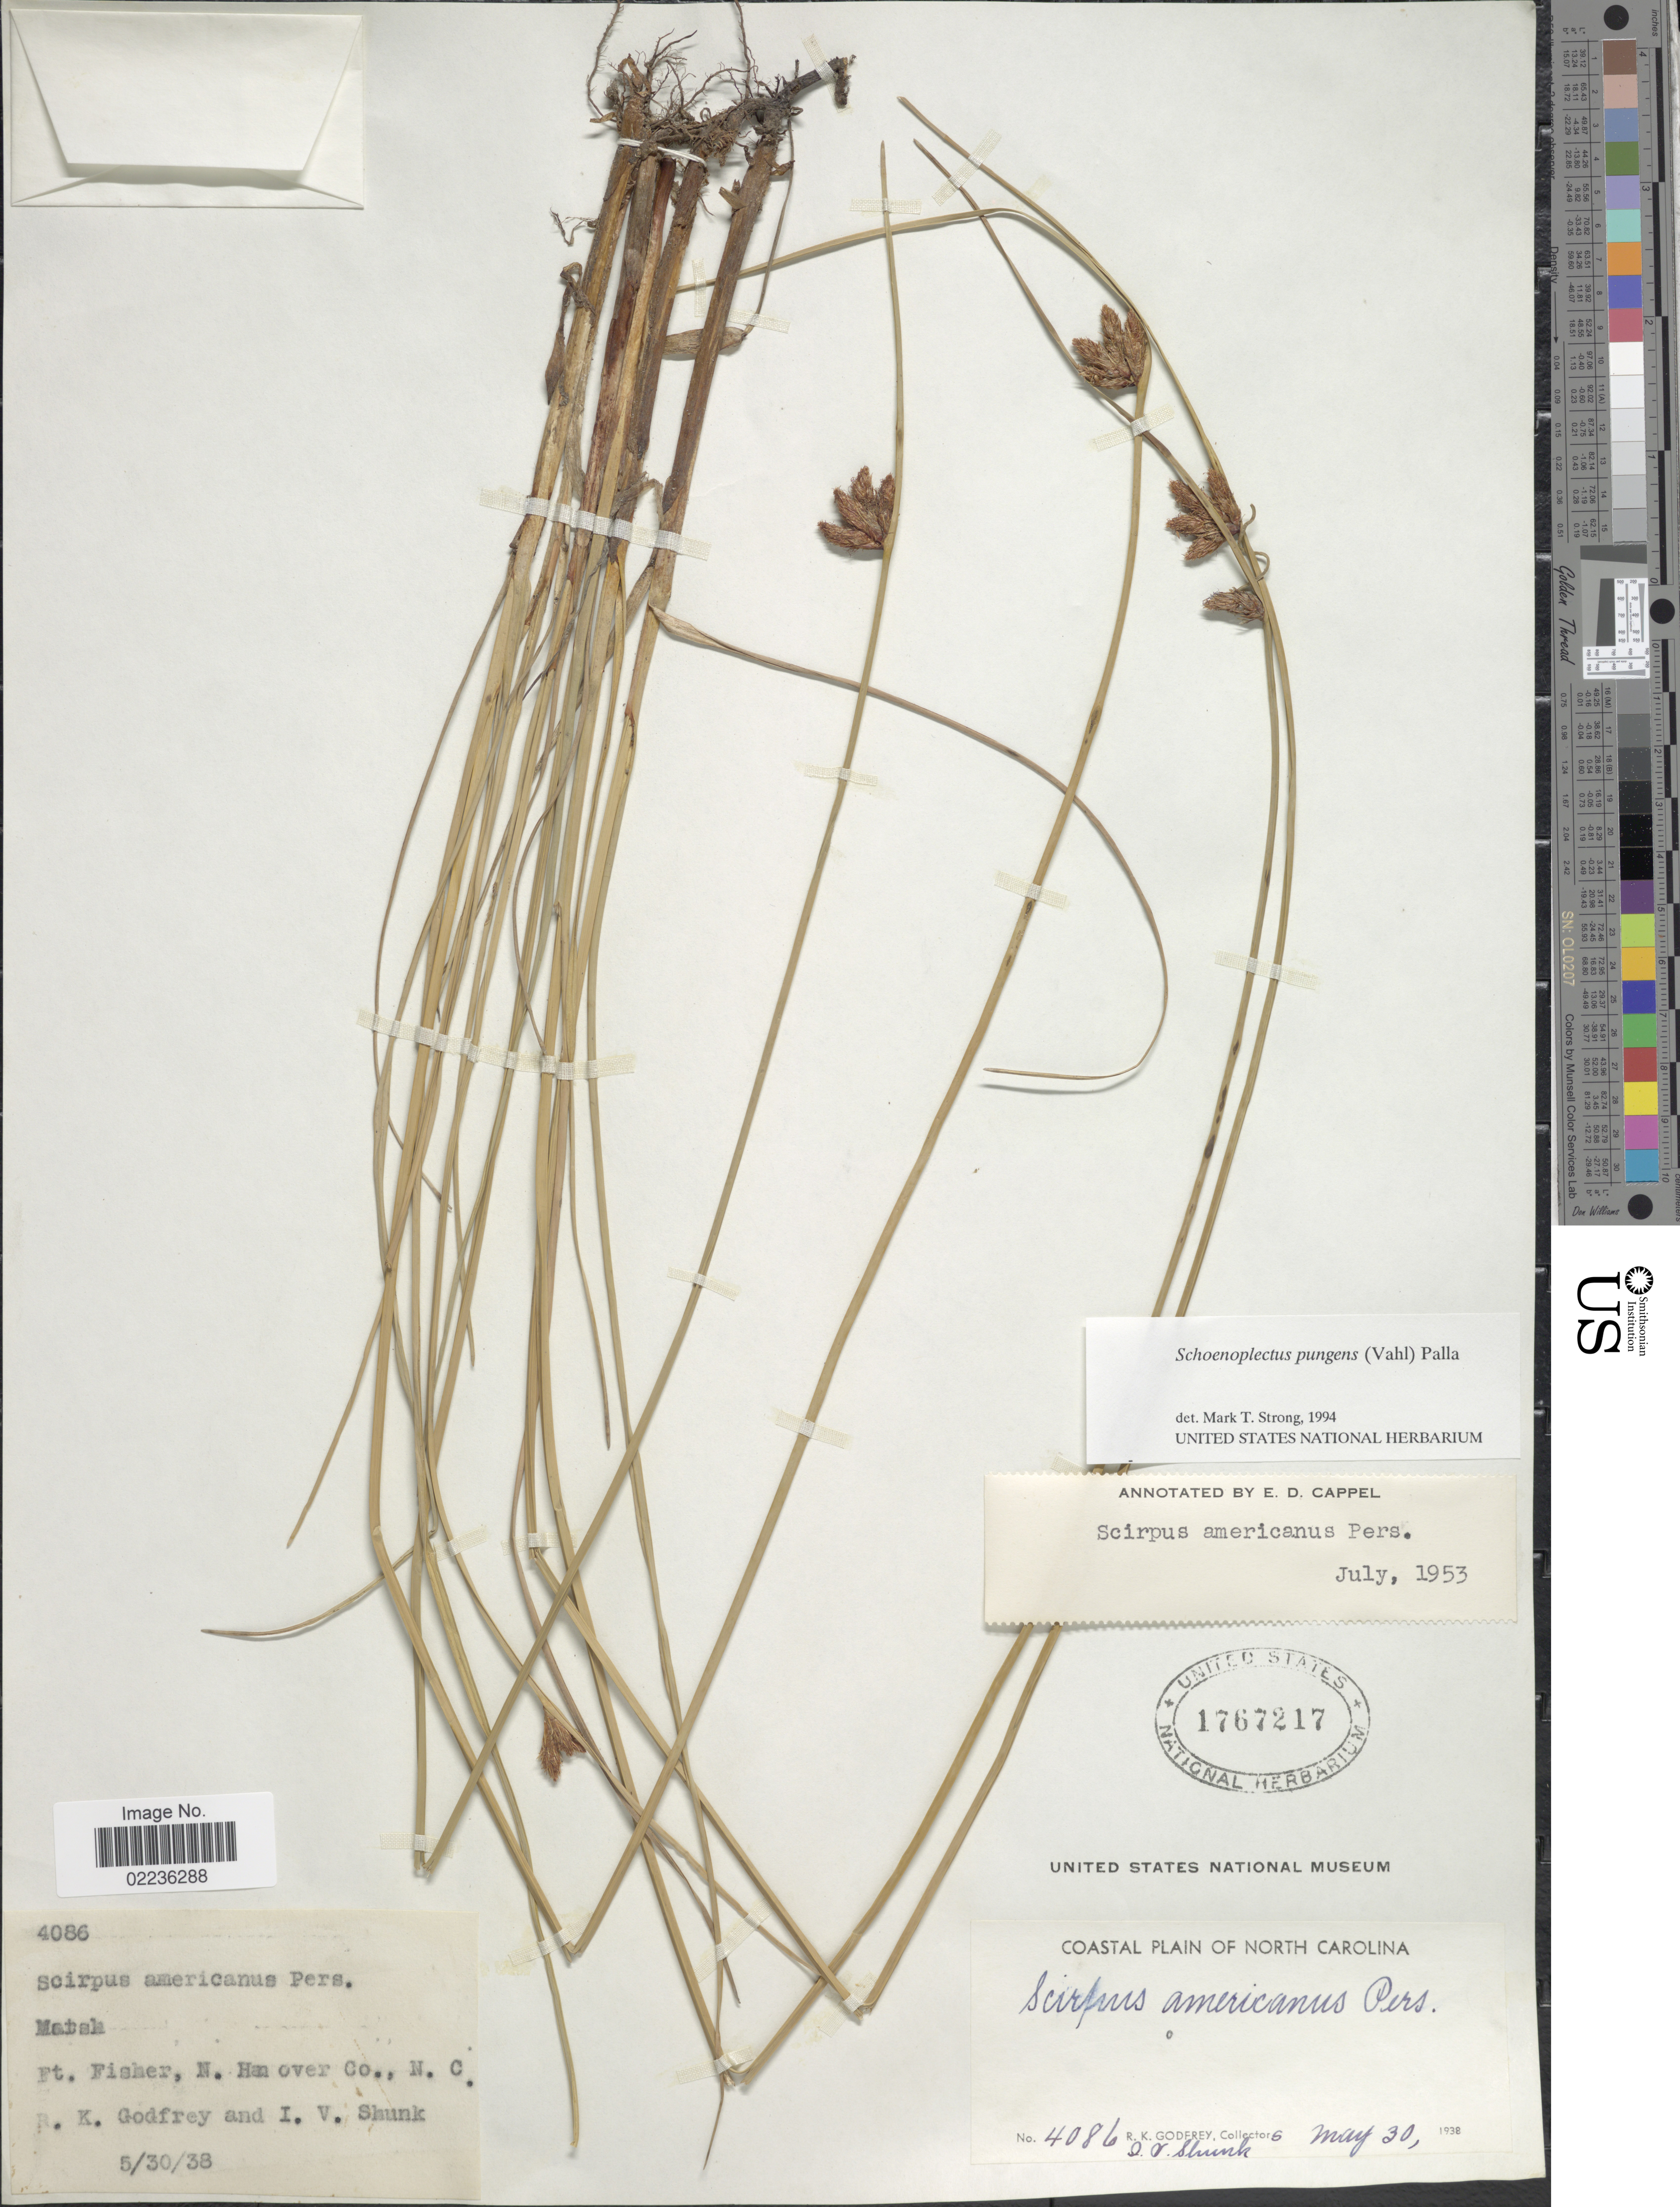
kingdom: Plantae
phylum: Tracheophyta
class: Liliopsida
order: Poales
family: Cyperaceae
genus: Schoenoplectus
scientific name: Schoenoplectus pungens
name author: (Vahl) Palla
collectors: R. K. Godfrey & I. Shunk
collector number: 4086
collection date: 1938-05-30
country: United States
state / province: North Carolina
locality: Coastal Plain. Marsh. Ft. Fisher, N. Hanover Co., N.C.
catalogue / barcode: US 1767217